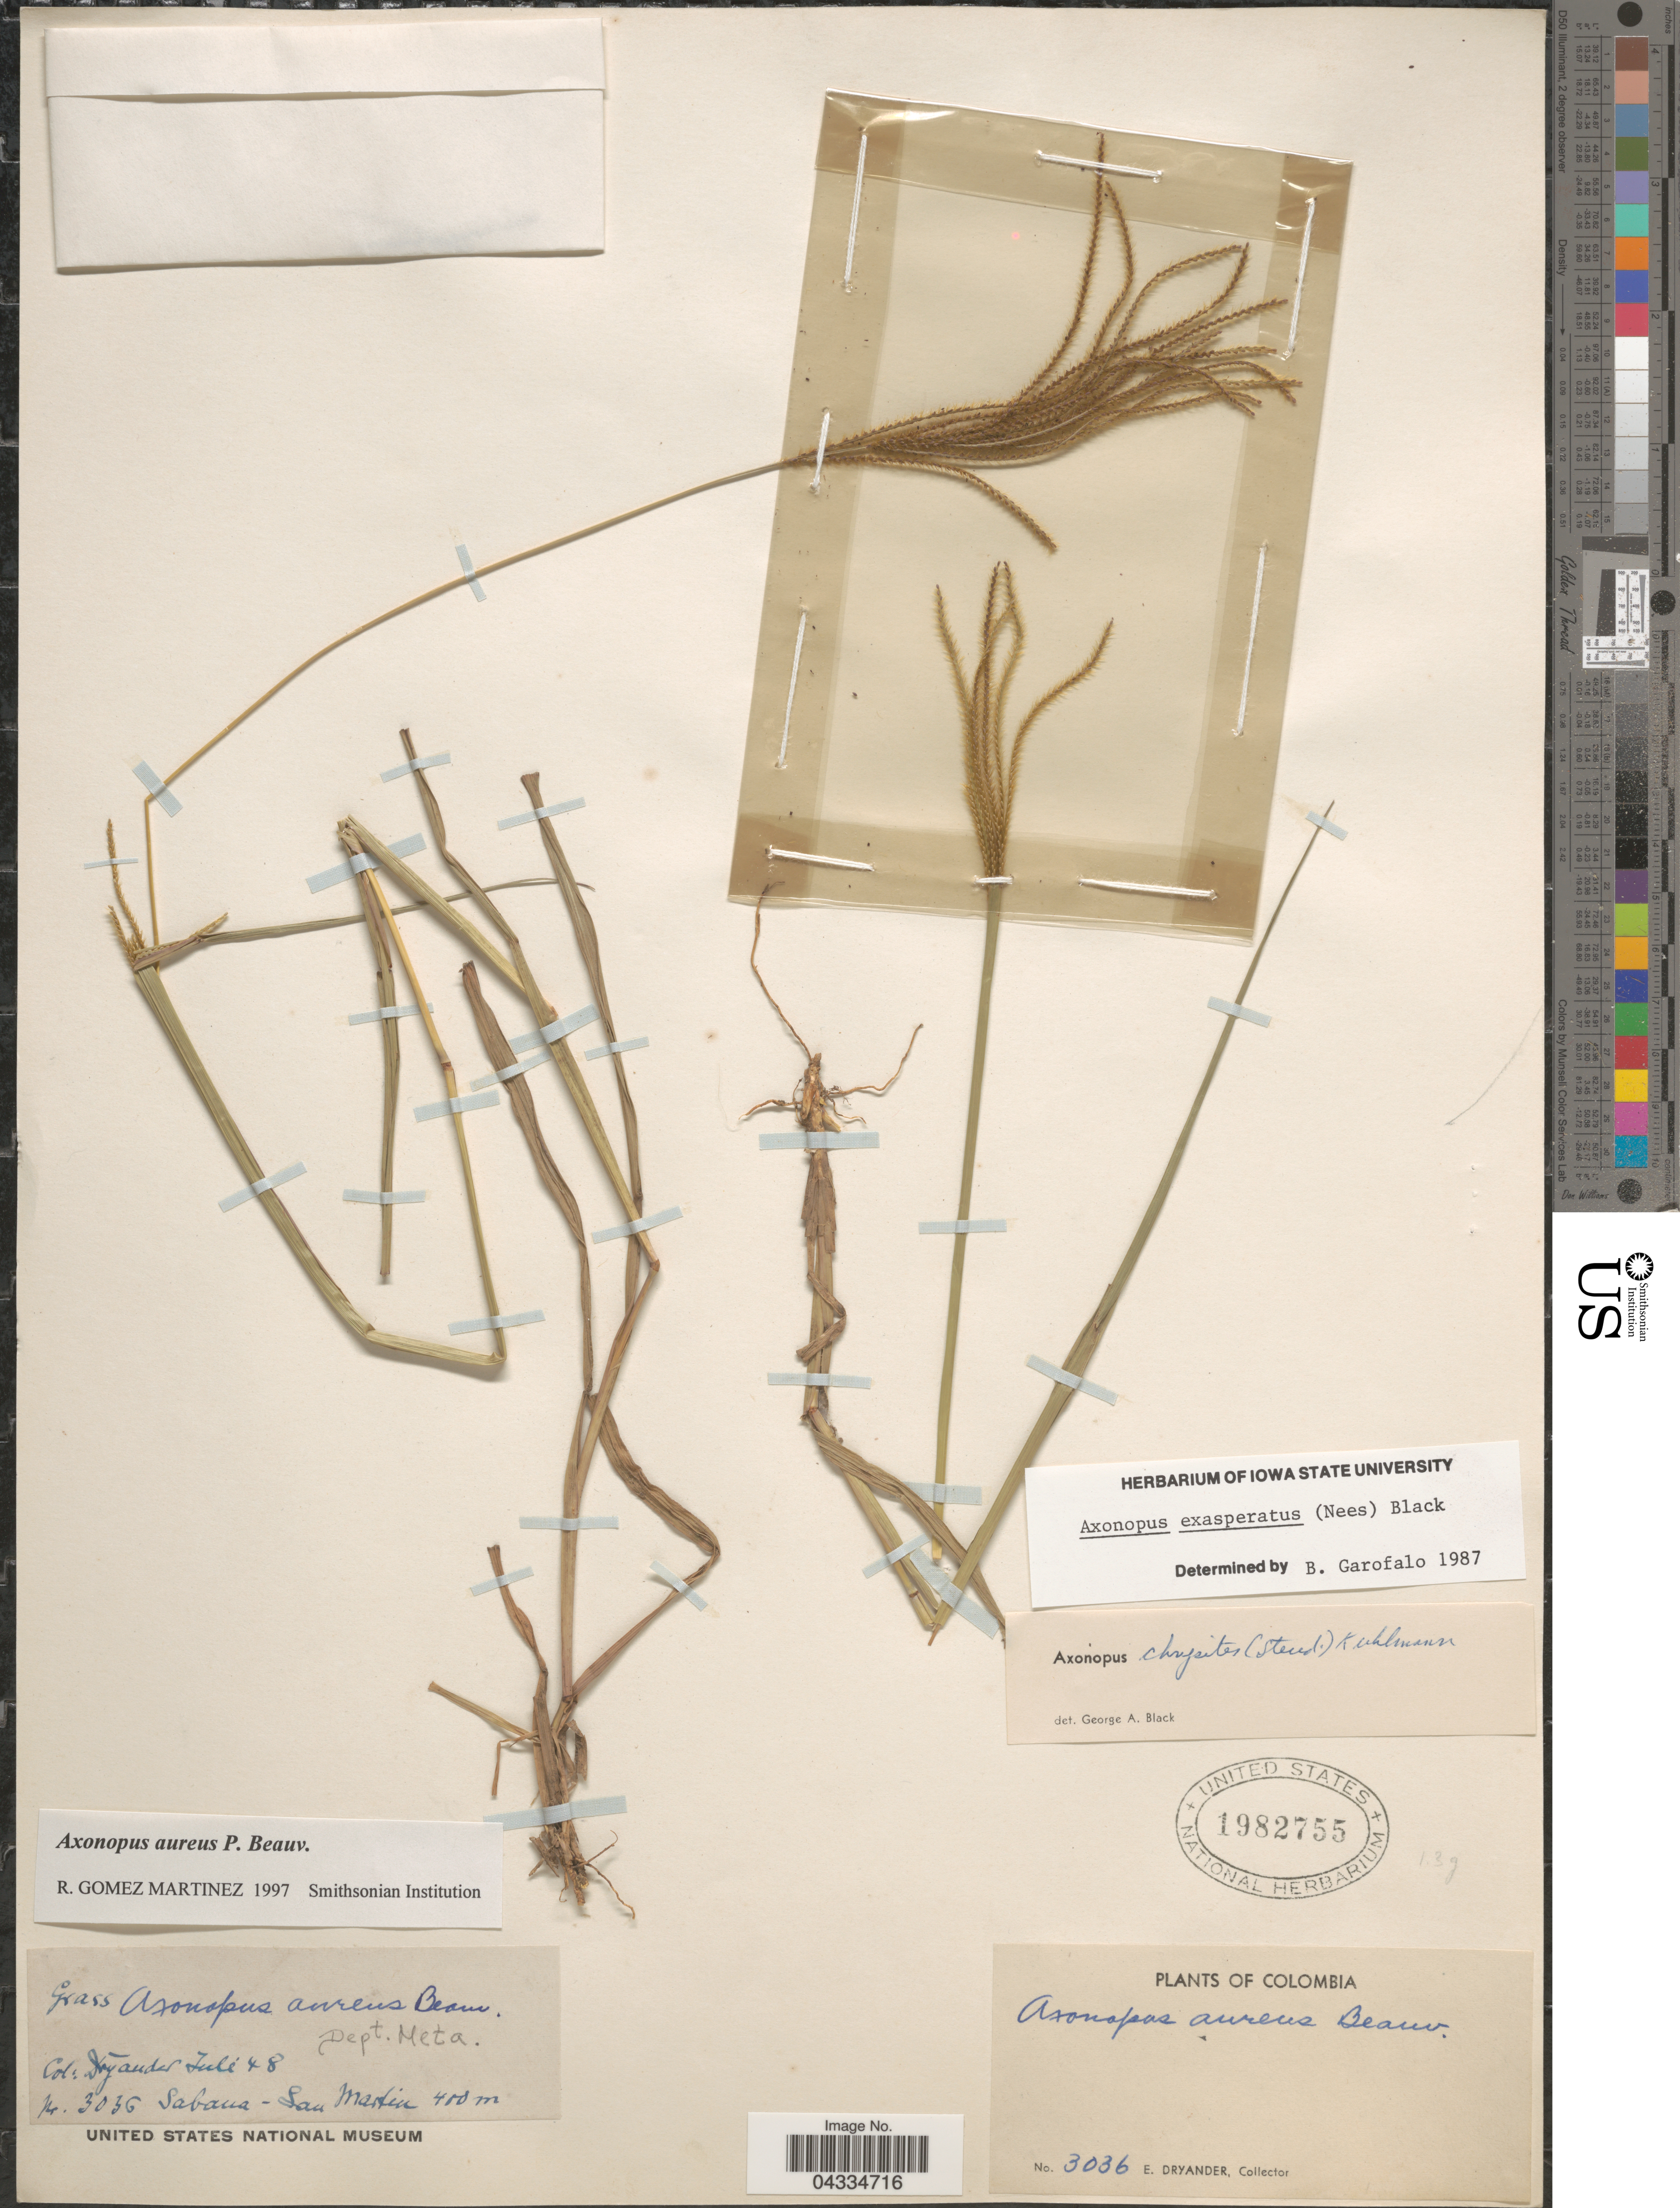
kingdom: Plantae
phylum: Tracheophyta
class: Liliopsida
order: Poales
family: Poaceae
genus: Axonopus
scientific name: Axonopus aureus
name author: P. Beauv.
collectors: E. Dryander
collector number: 3036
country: Colombia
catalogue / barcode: US 1982755